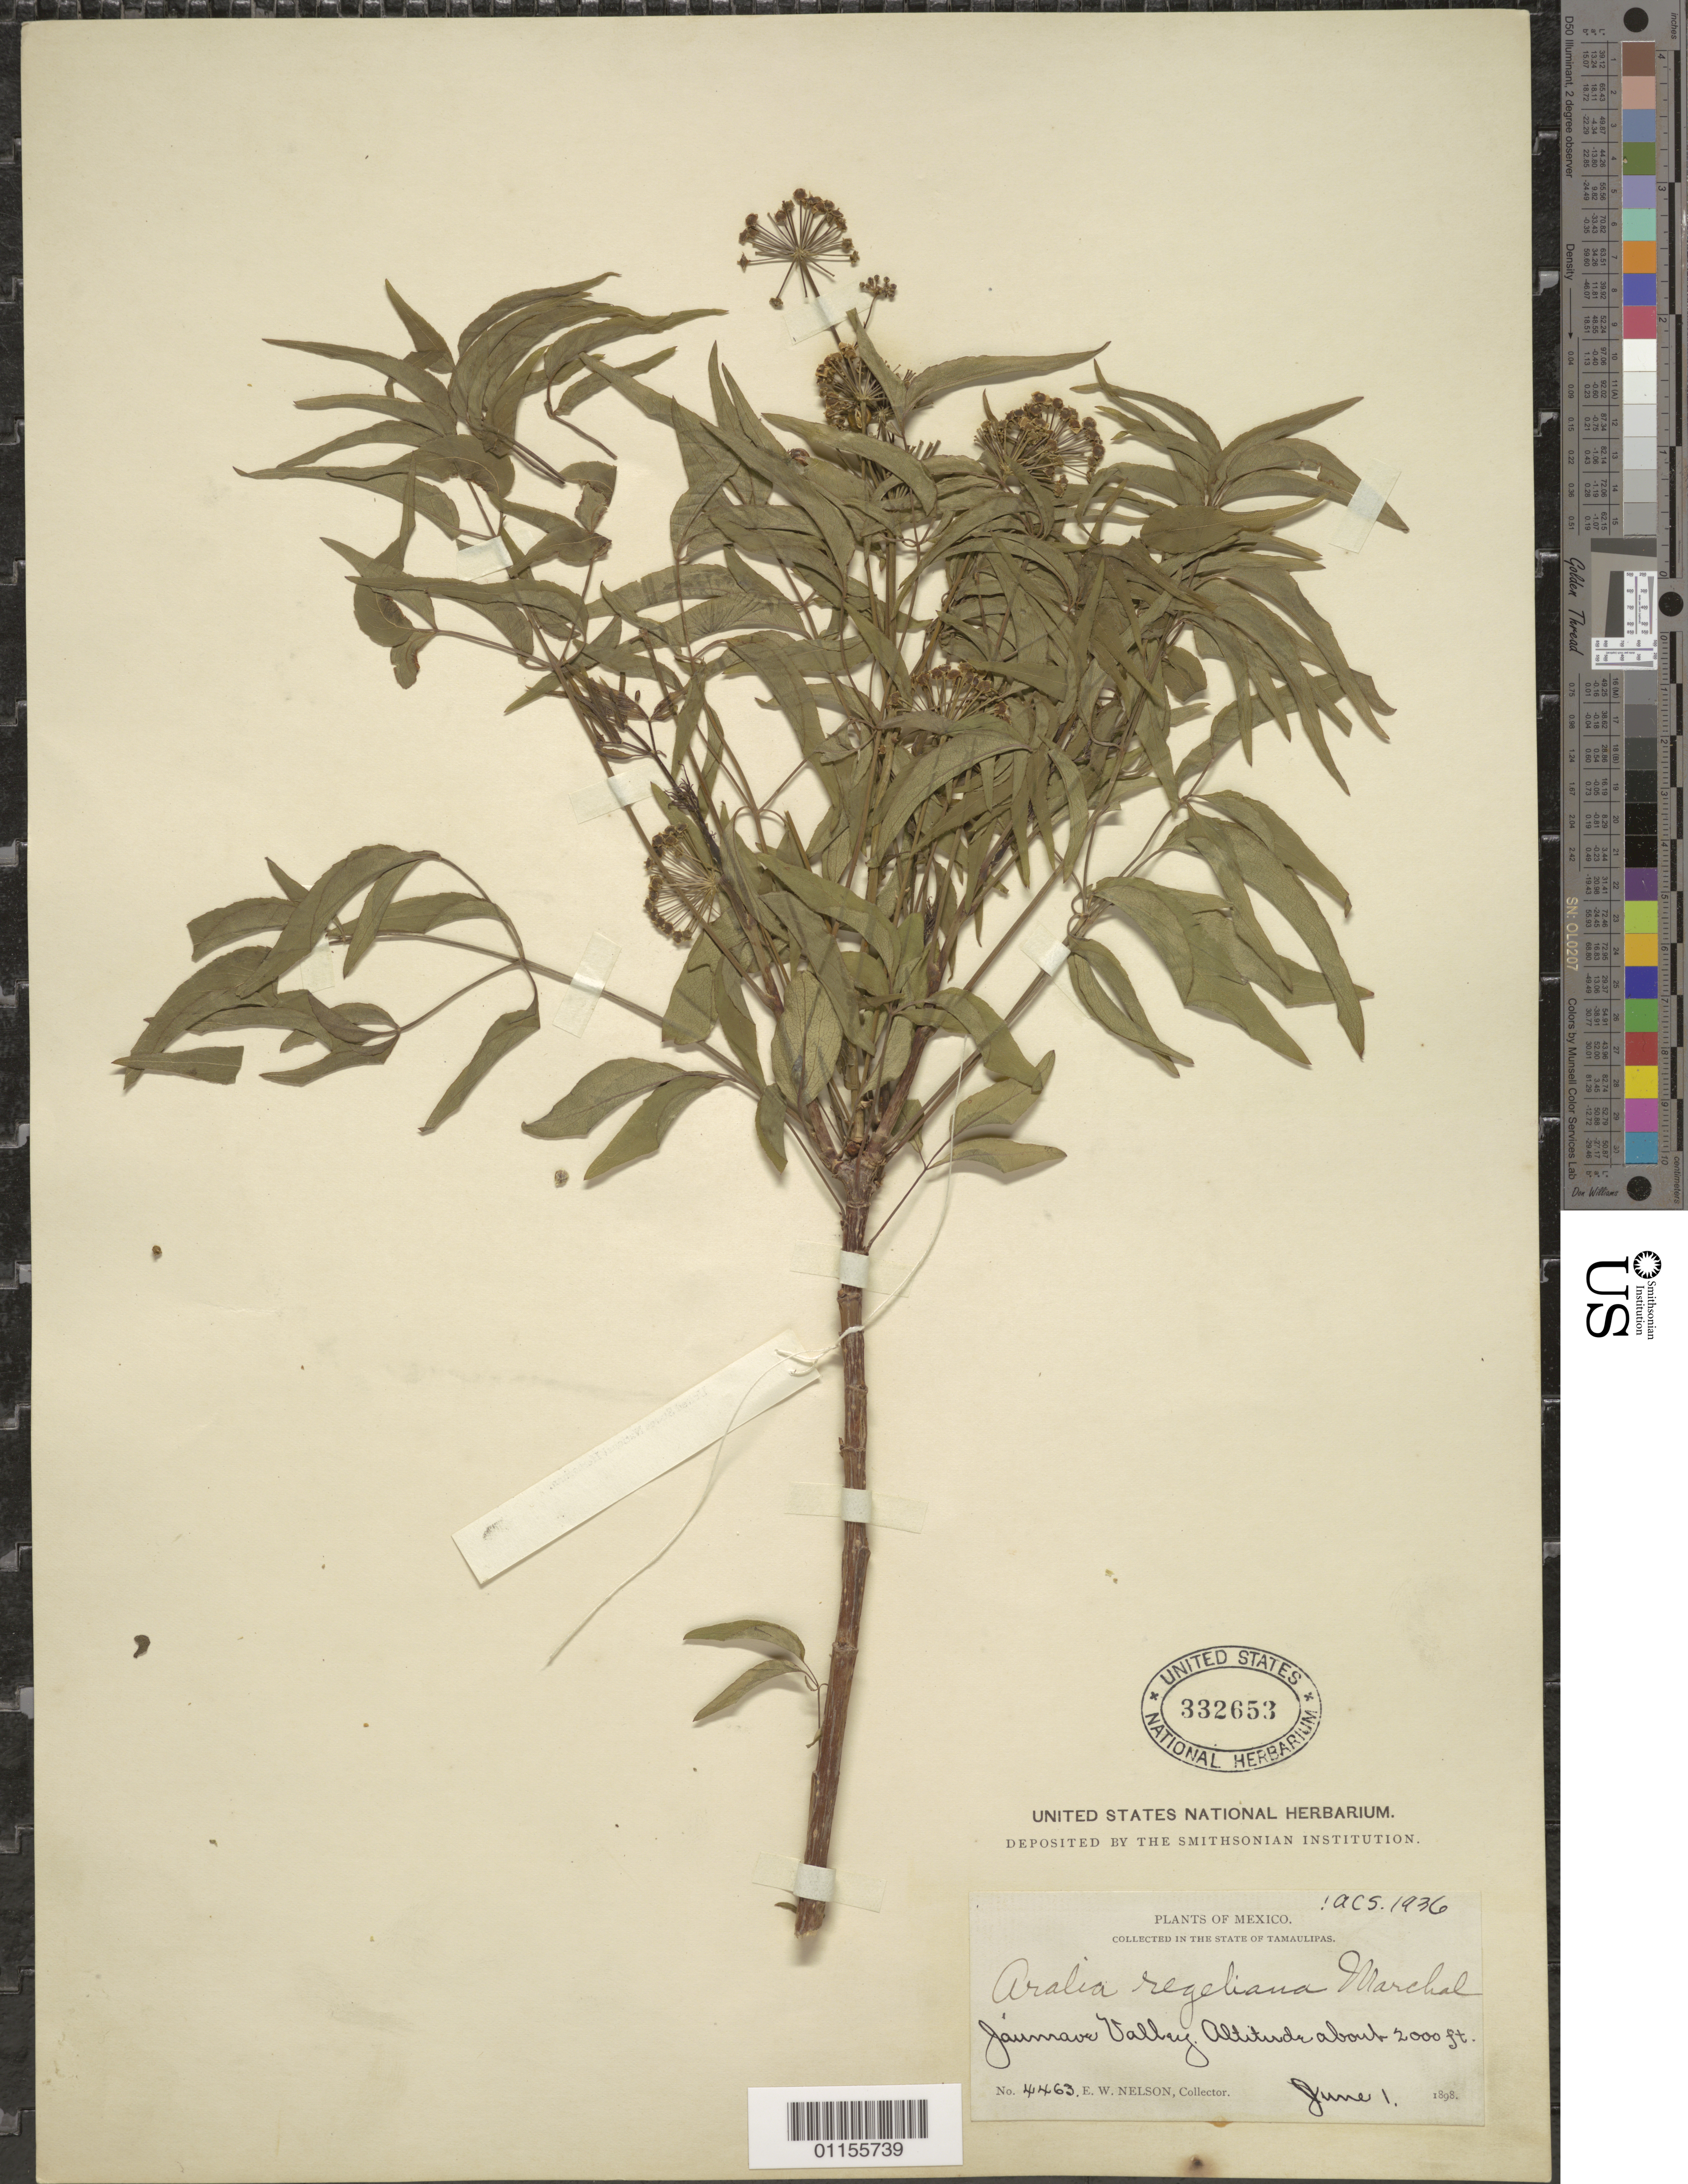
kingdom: Plantae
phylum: Tracheophyta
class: Magnoliopsida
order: Apiales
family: Araliaceae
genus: Aralia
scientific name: Aralia regeliana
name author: Marchal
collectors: E. W. Nelson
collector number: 4463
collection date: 1898-06-01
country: Mexico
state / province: Tamaulipas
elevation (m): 610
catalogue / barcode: US 332653